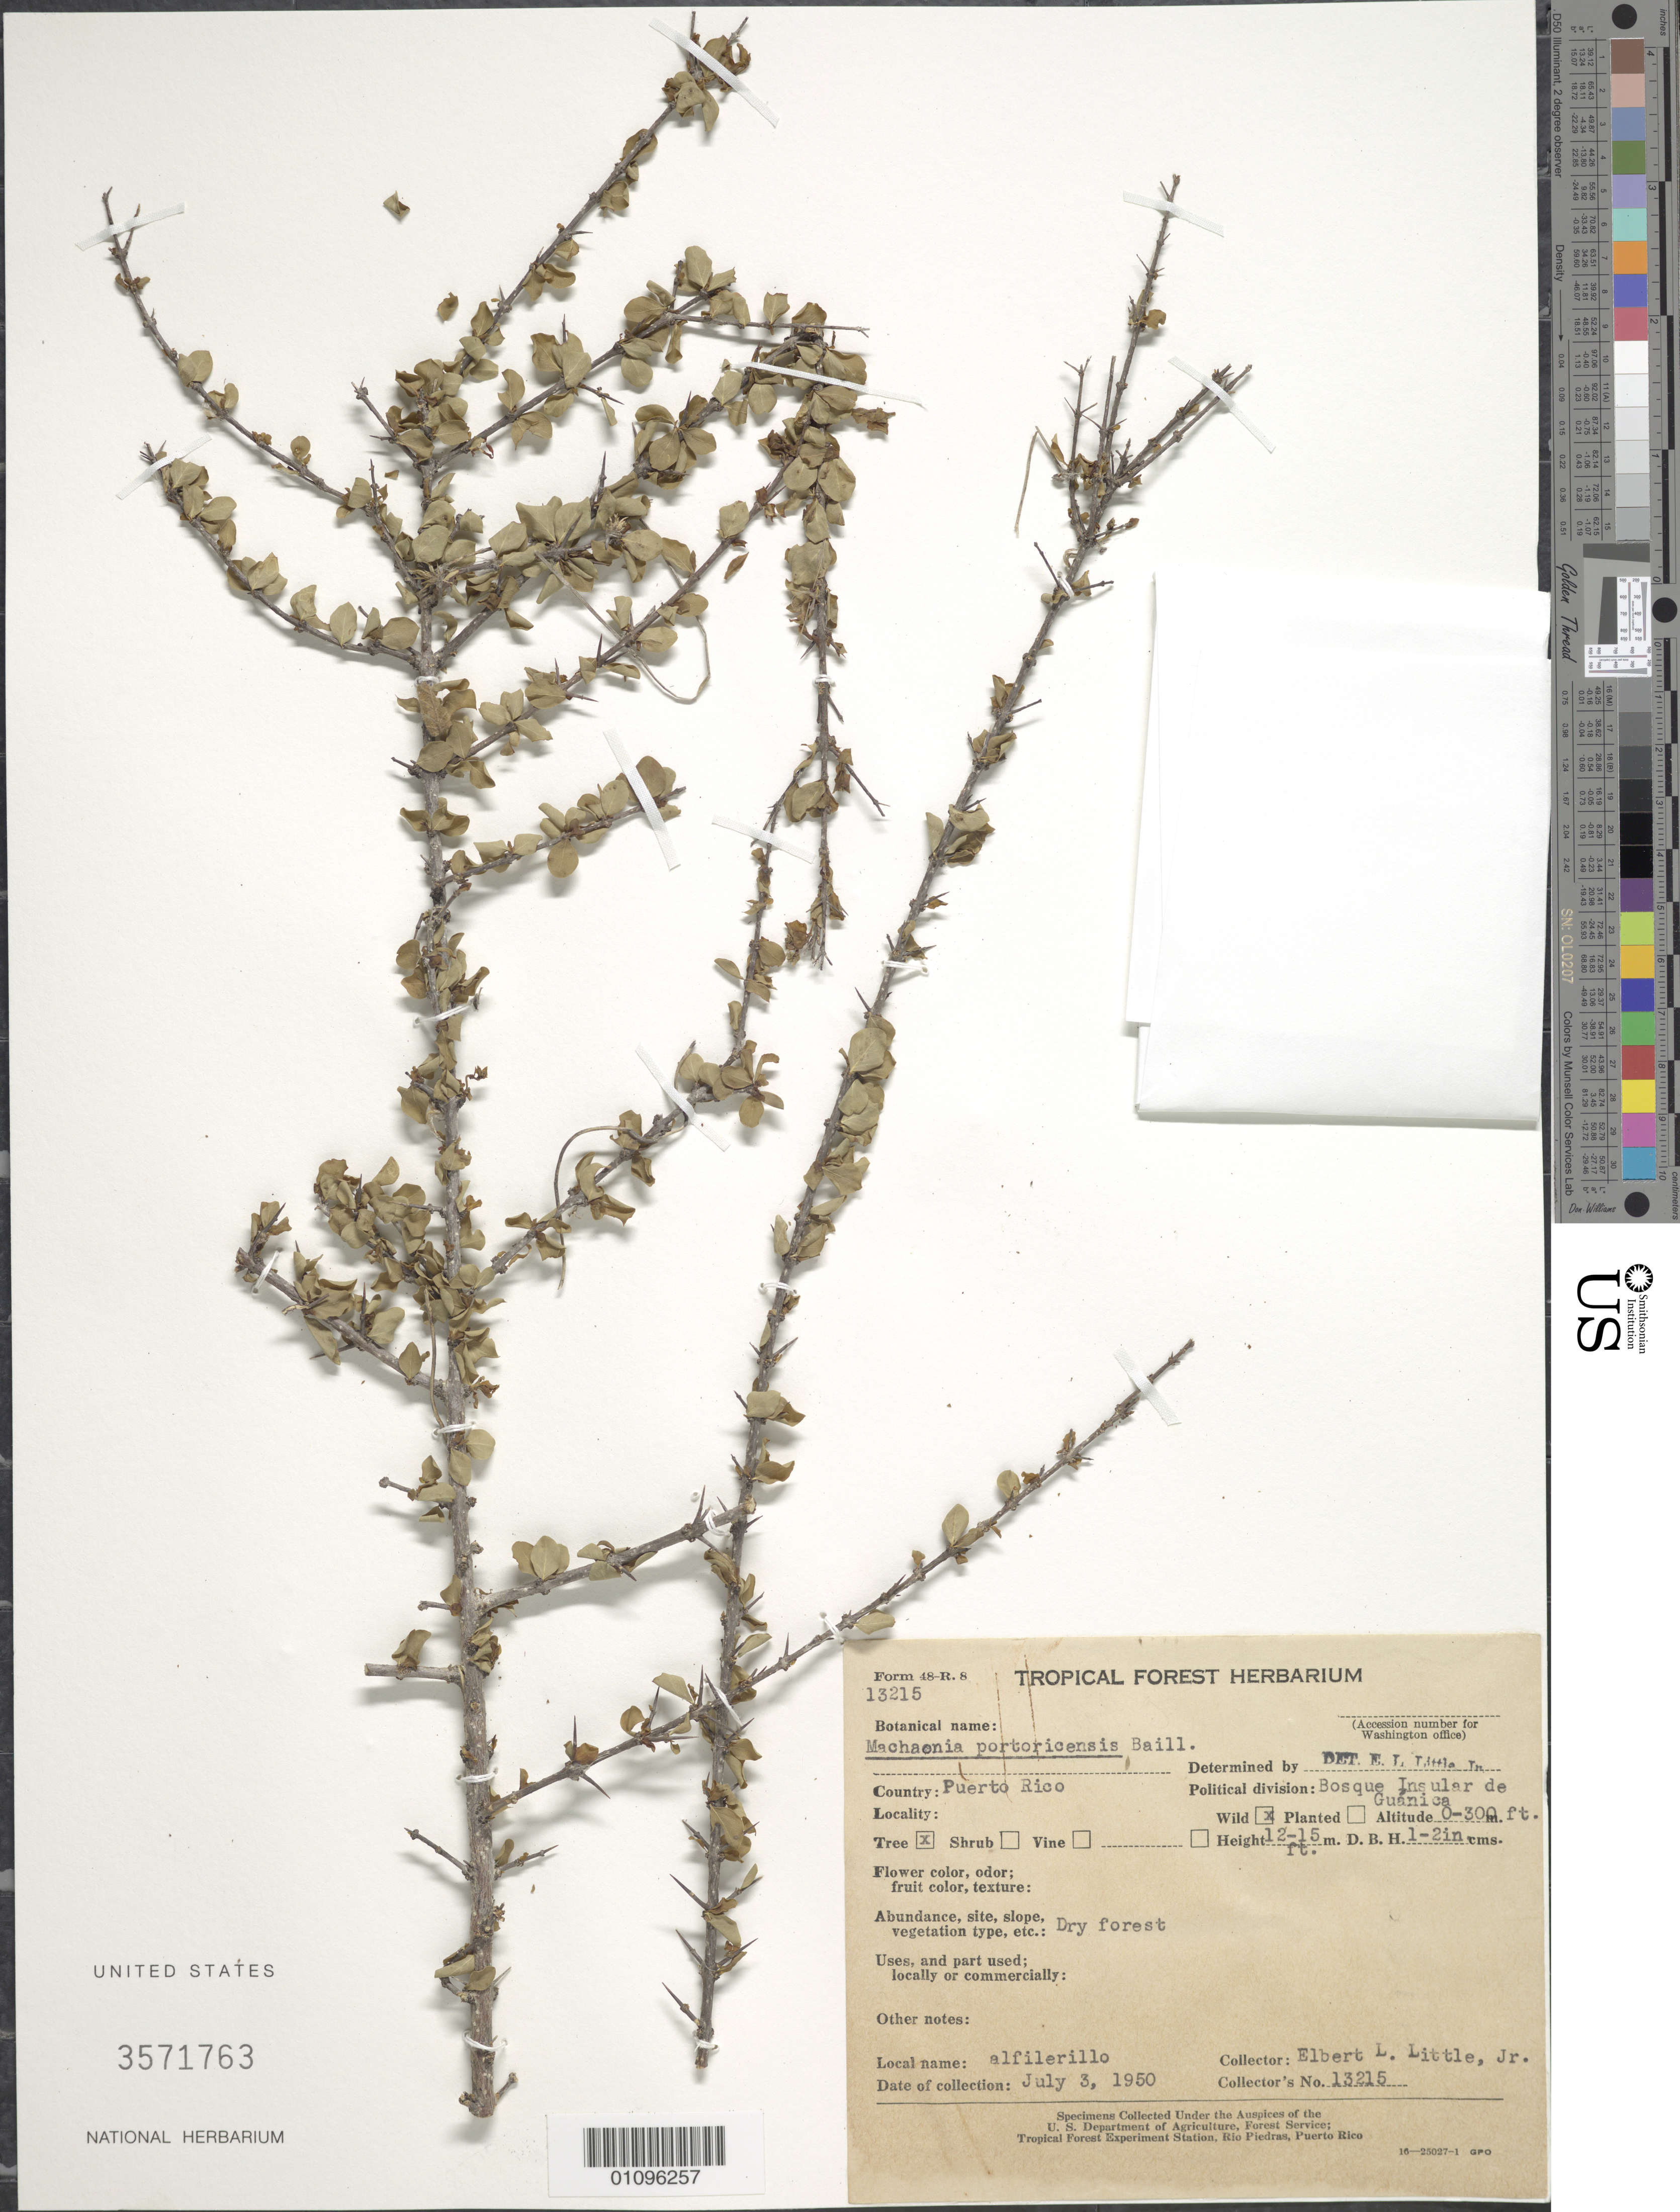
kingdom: Plantae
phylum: Tracheophyta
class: Magnoliopsida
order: Gentianales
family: Rubiaceae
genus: Machaonia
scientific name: Machaonia portoricensis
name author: Baill.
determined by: Little, Elbert L., Jr., (FSSR), United States Department of Agriculture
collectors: E. L. Little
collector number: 13215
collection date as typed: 03 Jul 1950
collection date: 1950-07-03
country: Puerto Rico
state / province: Guánica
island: Puerto Rico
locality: Bosque Insular de Guánica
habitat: Dry forest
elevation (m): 0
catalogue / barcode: US 3571763